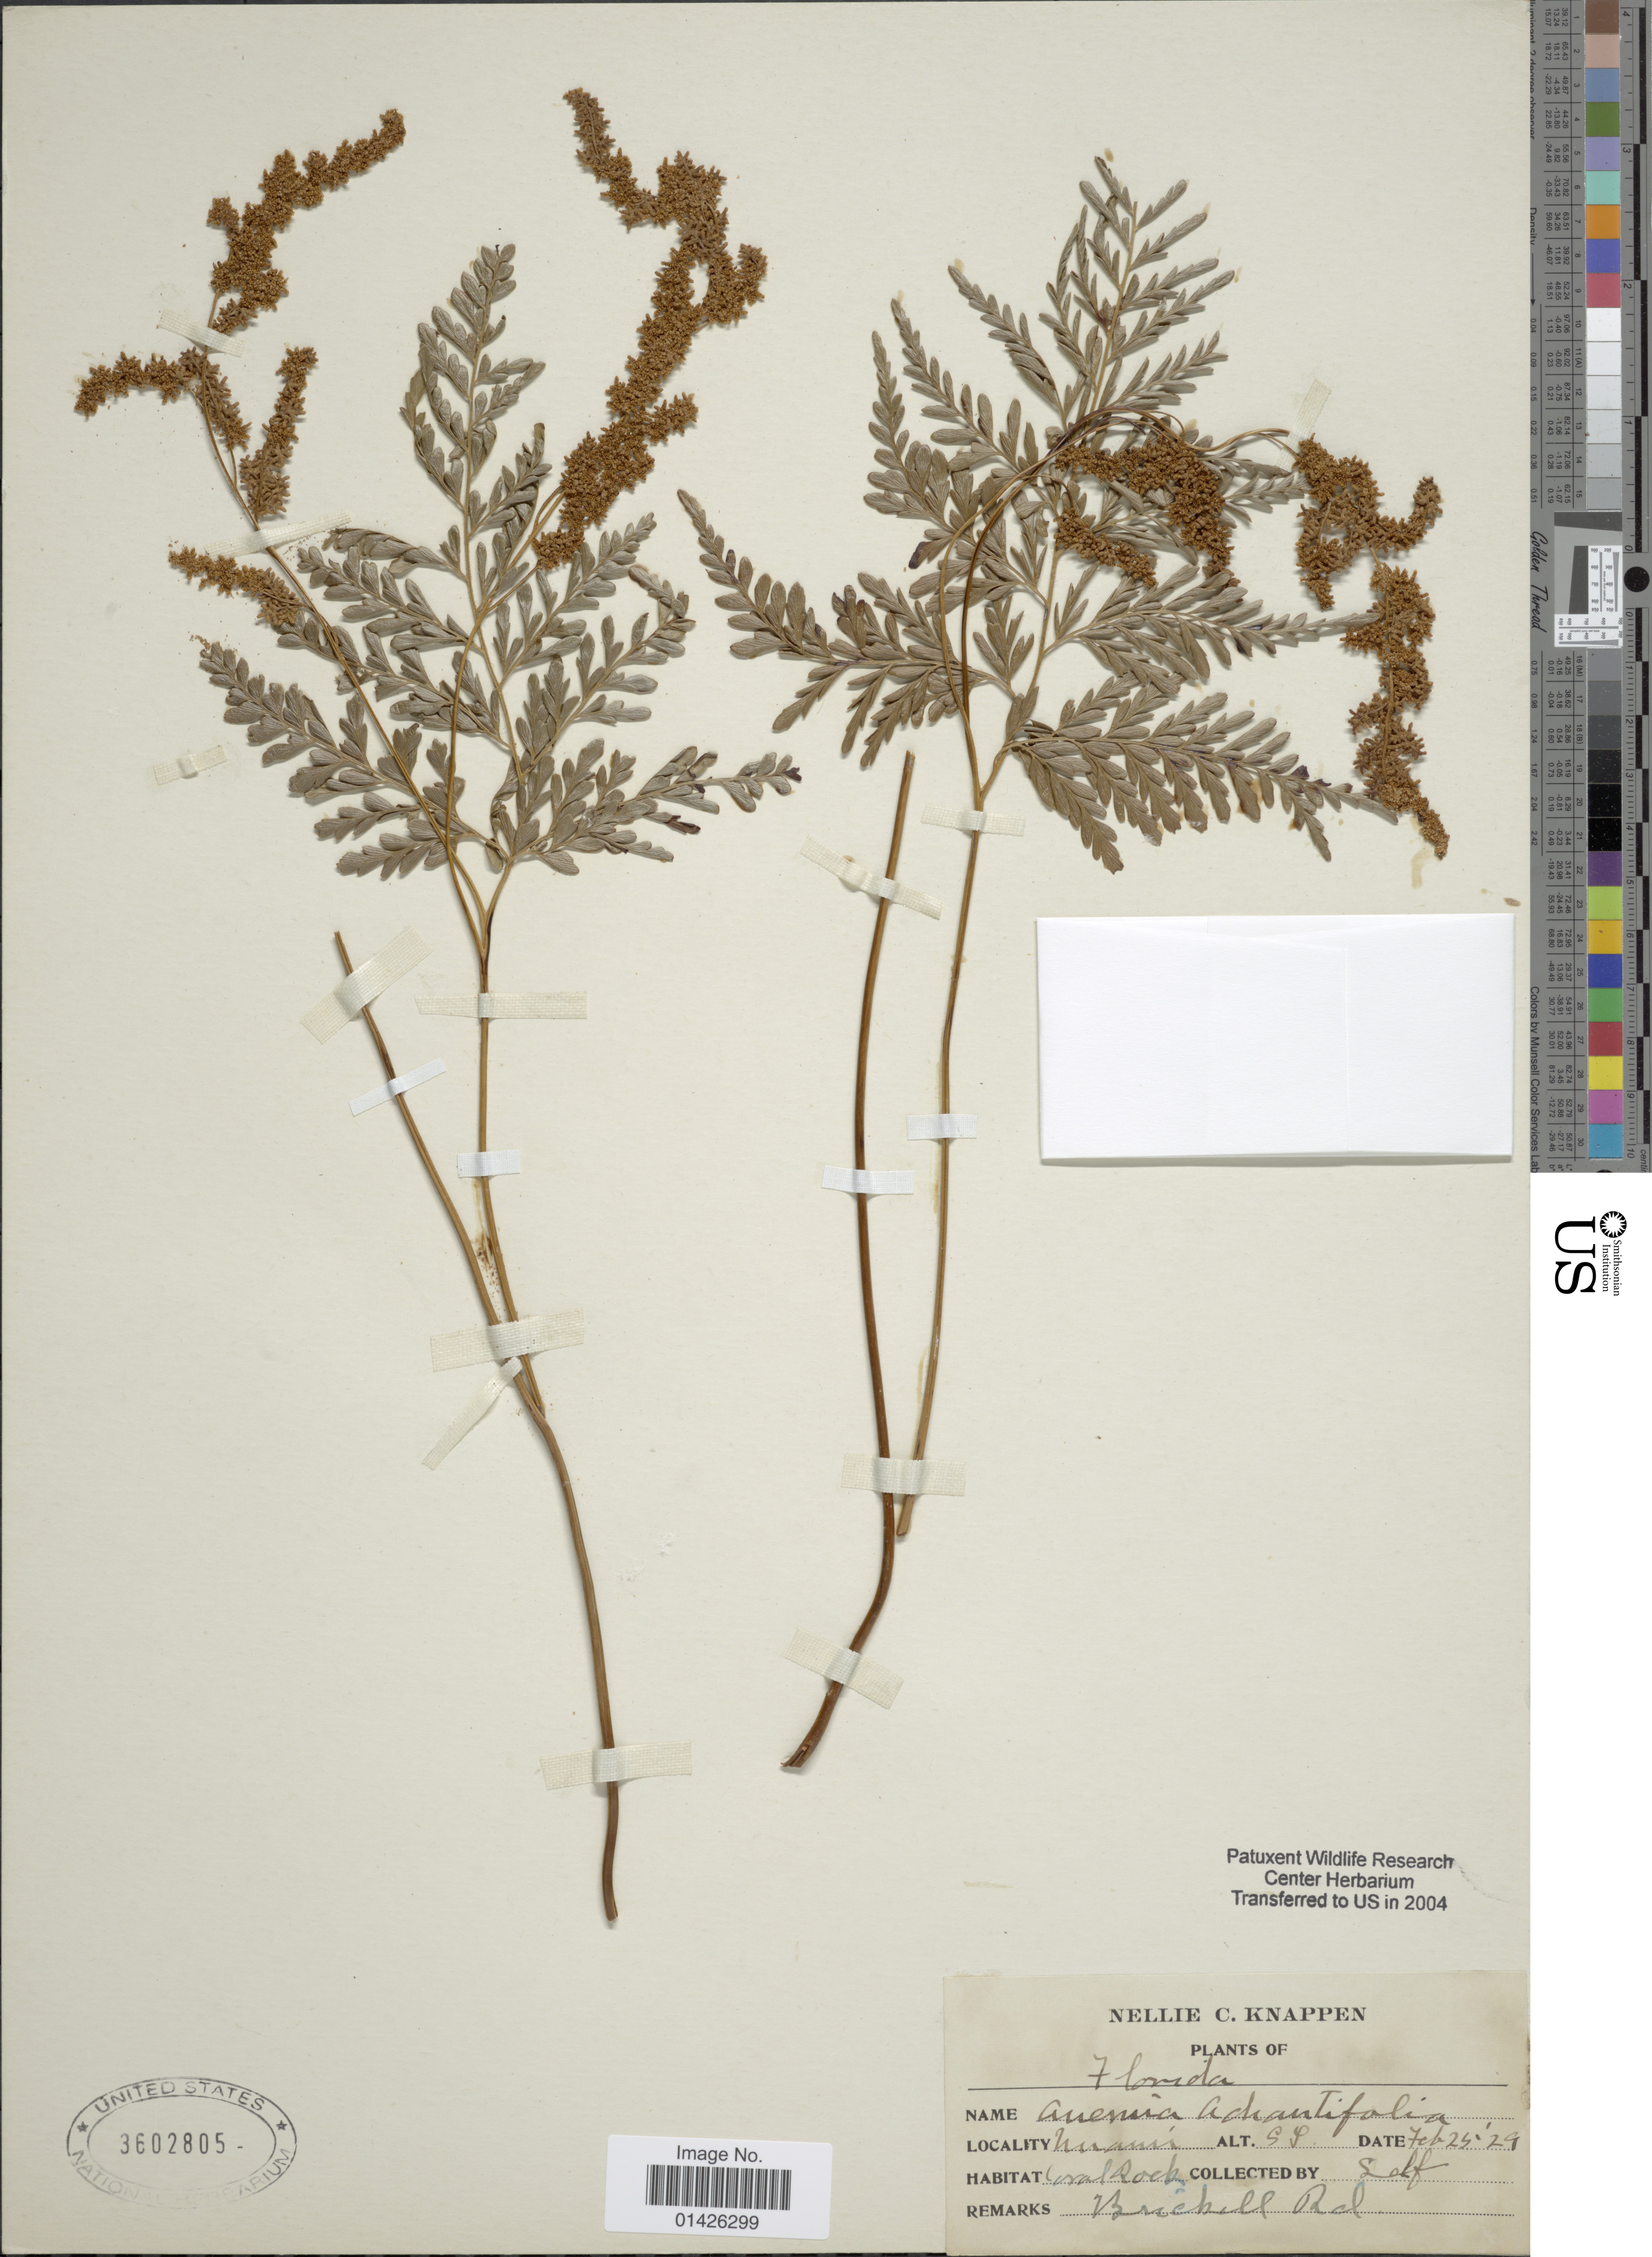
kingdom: Plantae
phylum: Tracheophyta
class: Polypodiopsida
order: Schizaeales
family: Anemiaceae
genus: Anemia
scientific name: Anemia adiantifolia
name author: (L.) Sw.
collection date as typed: Transcribed d/m/y: 25/2/29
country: United States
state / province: Florida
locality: Miami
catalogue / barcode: US 3602805